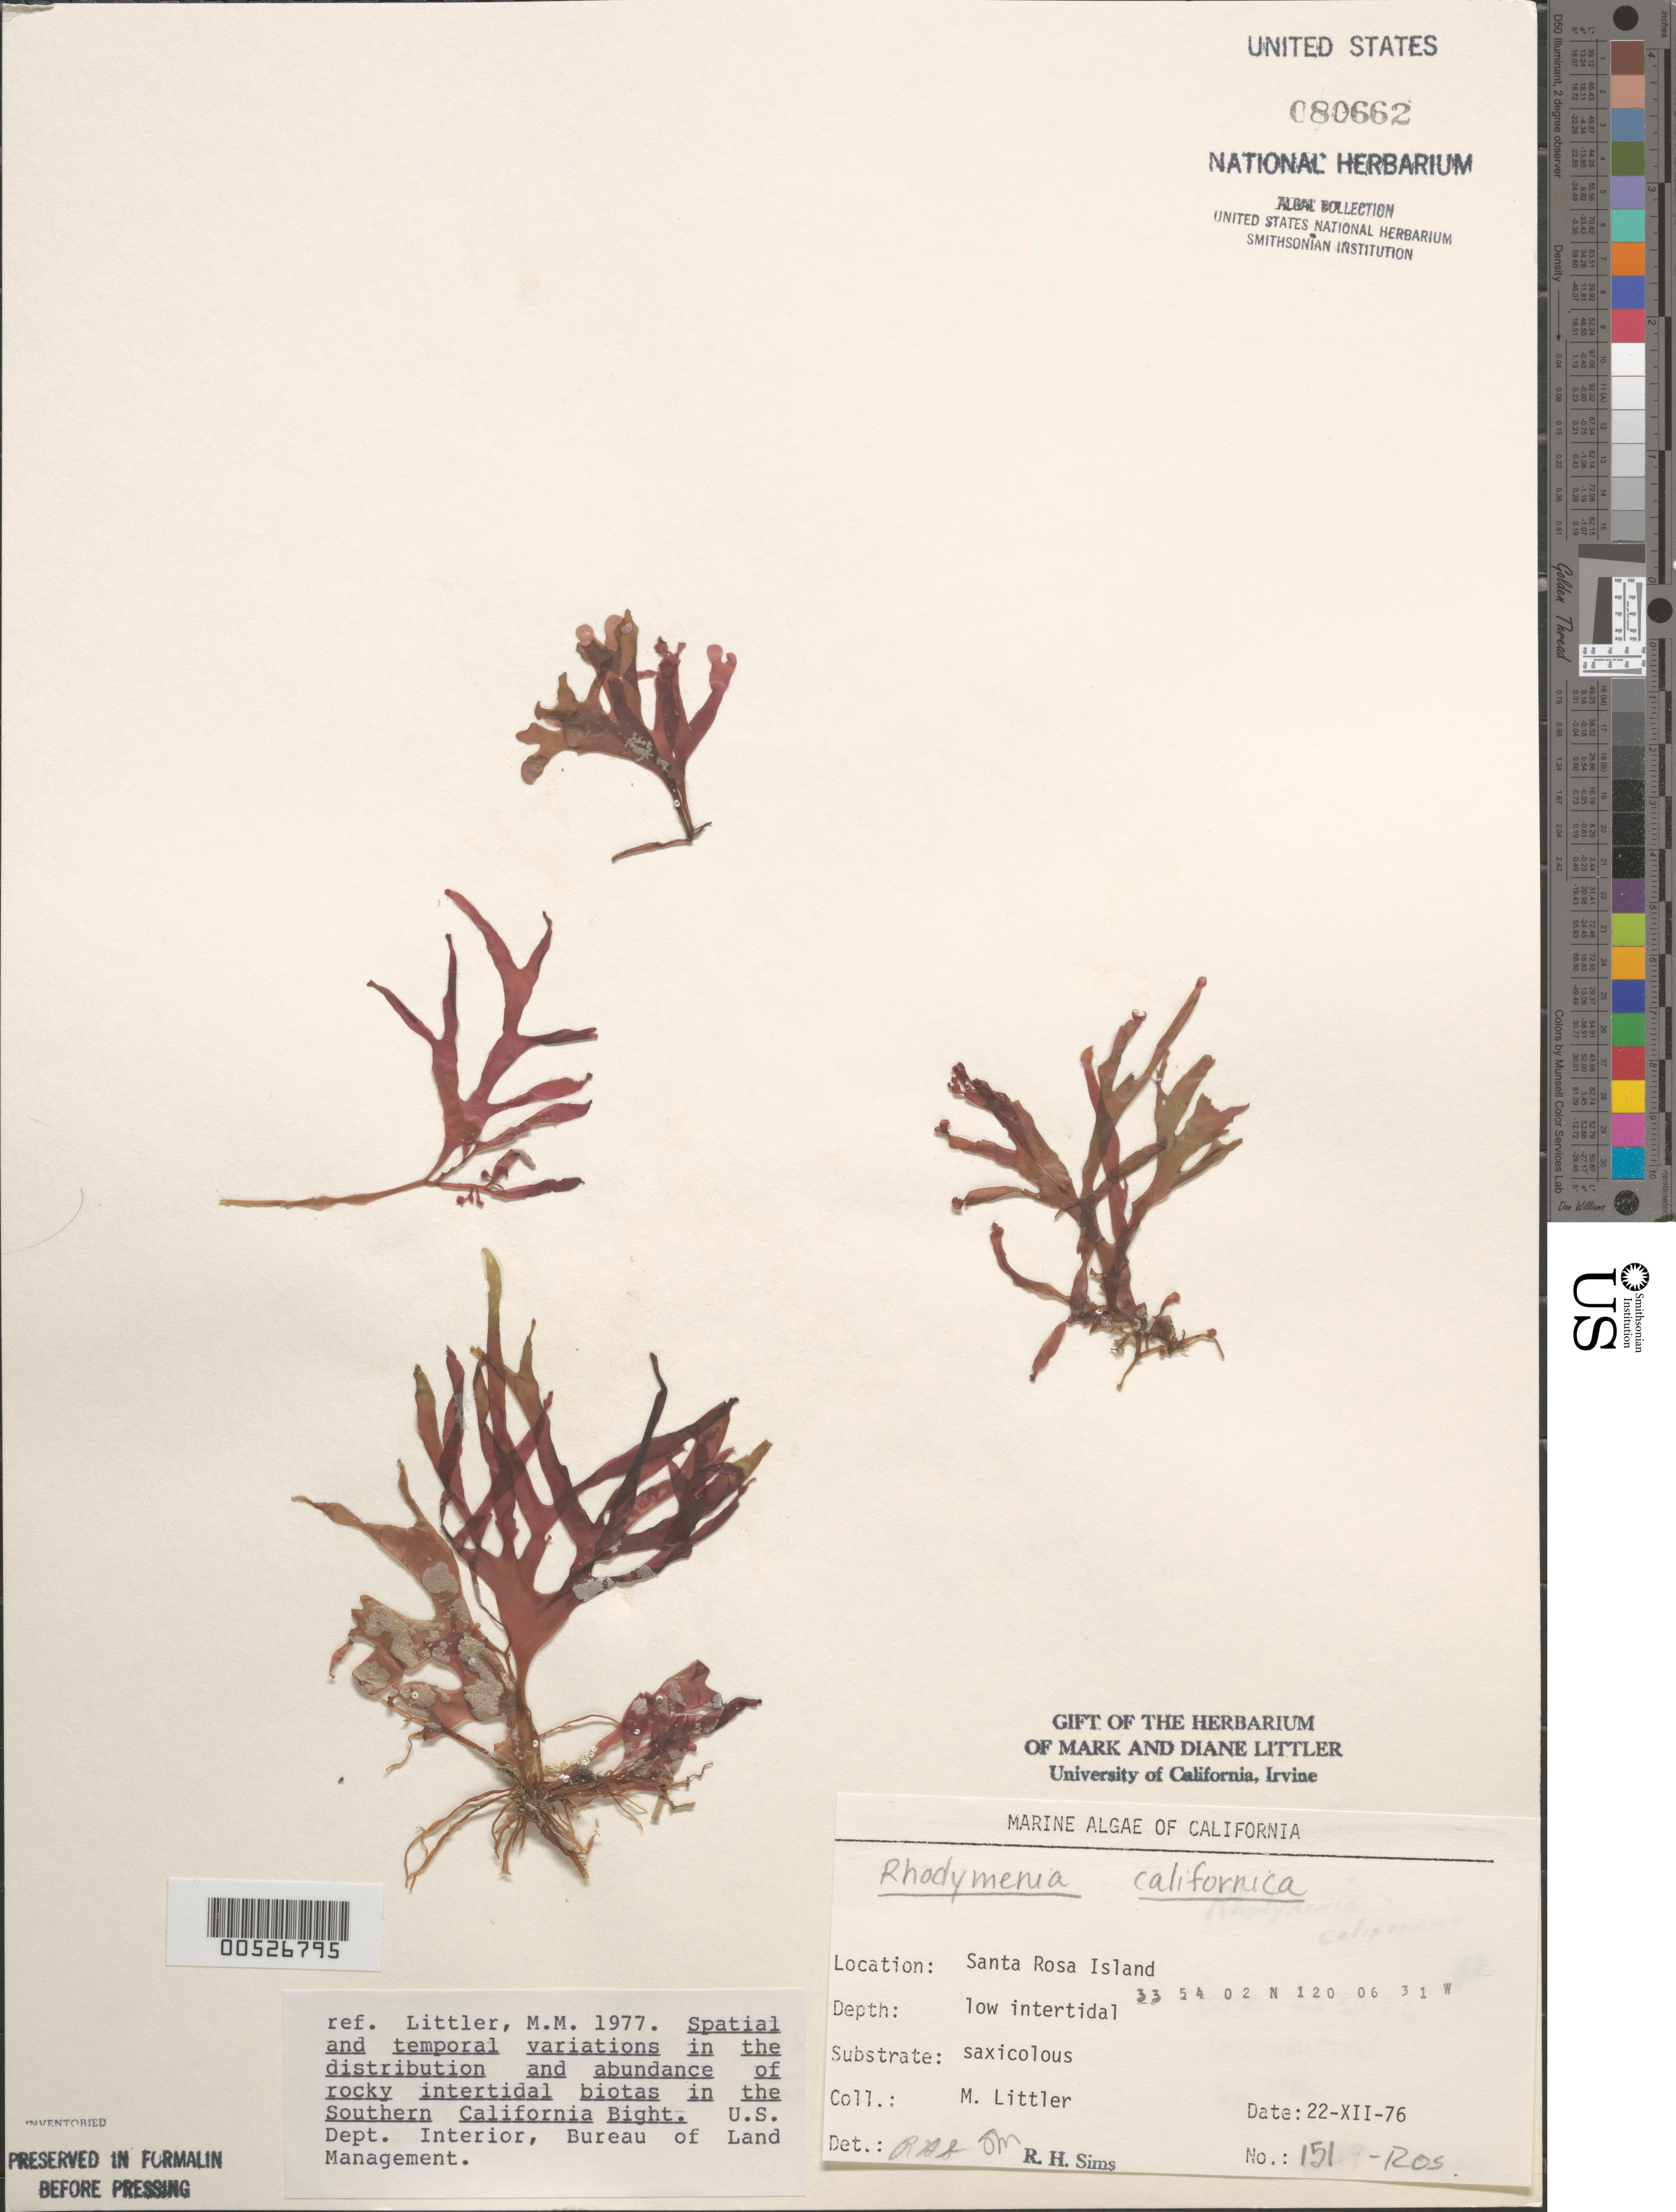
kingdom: Plantae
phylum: Rhodophyta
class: Florideophyceae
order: Rhodymeniales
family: Rhodymeniaceae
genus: Rhodymenia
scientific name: Rhodymenia californica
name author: Kylin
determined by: Sims, Robert H.; Murray, S. N.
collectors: M. M. Littler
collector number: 151-ros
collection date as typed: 22 Dec 1976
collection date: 1976-12-22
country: United States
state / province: California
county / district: Santa Barbara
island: Santa Rosa Island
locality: Johnson's Lee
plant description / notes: BLM-SOCALBIGHT Rocky Intertidal Survey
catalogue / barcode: US 80662